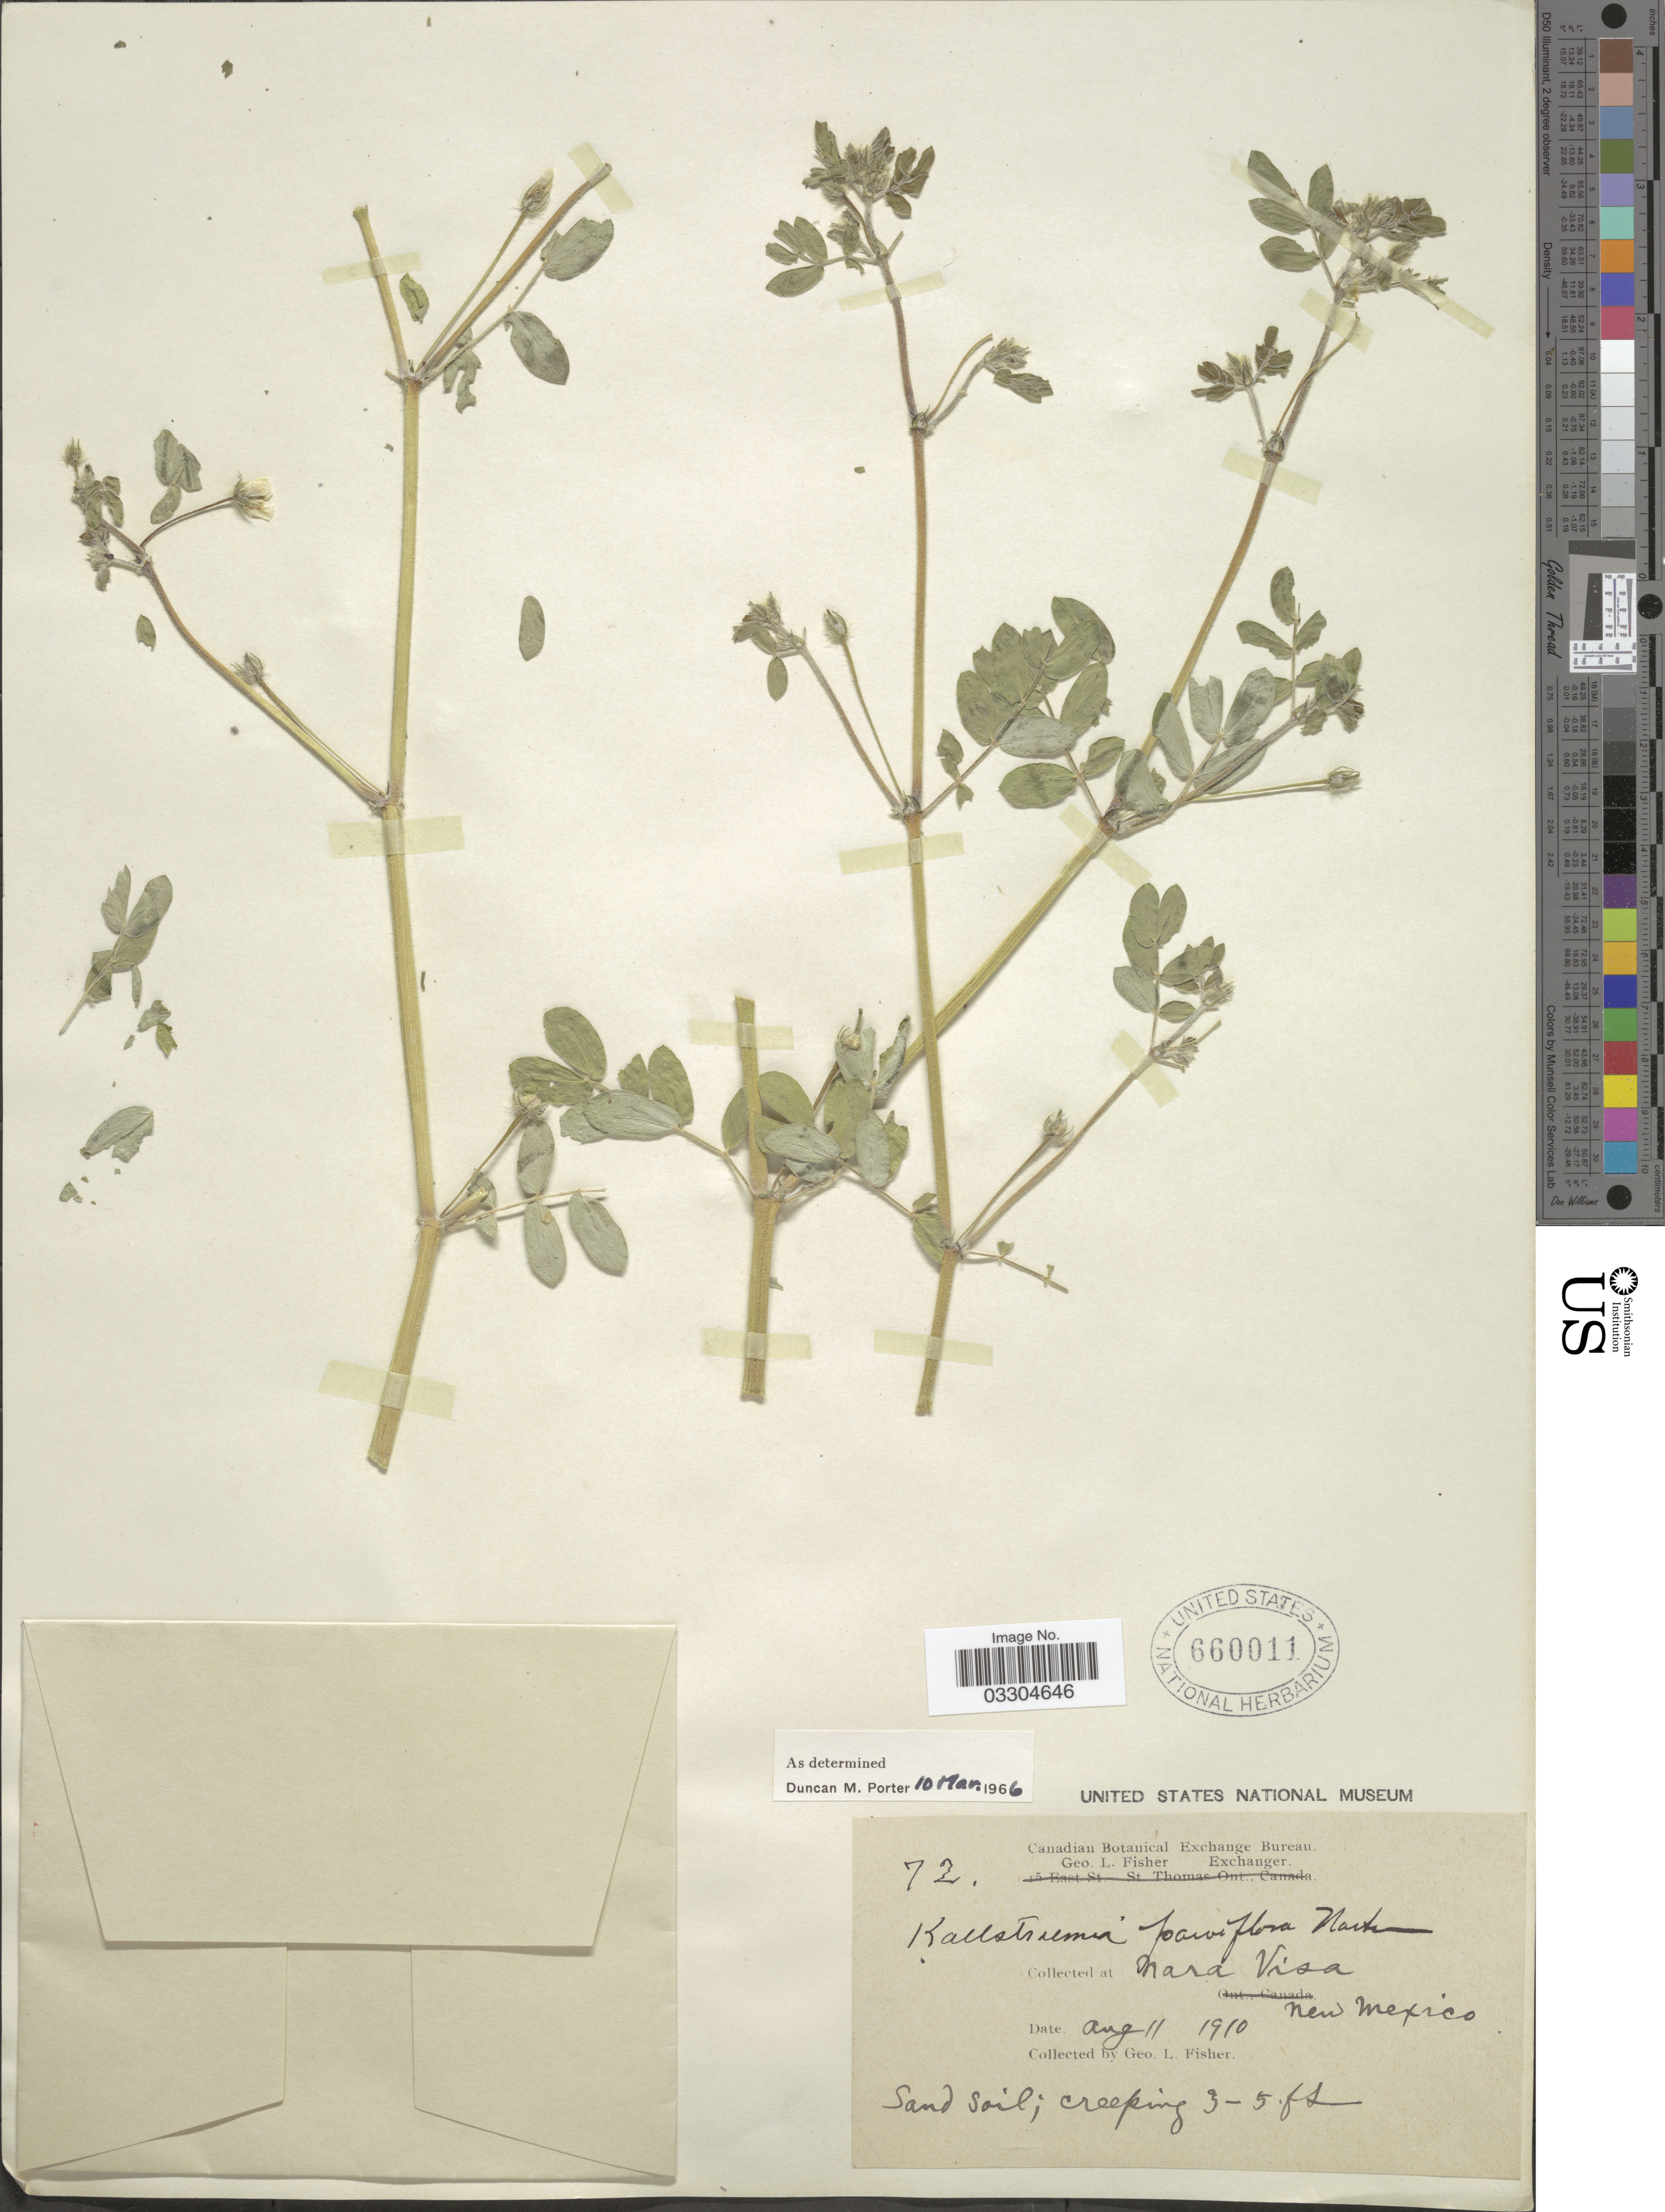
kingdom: Plantae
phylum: Tracheophyta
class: Magnoliopsida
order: Zygophyllales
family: Zygophyllaceae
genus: Kallstroemia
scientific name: Kallstroemia parviflora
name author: Norton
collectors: G. L. Fisher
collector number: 72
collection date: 1910-08-11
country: United States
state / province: New Mexico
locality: Nara Visa.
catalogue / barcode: US 660011